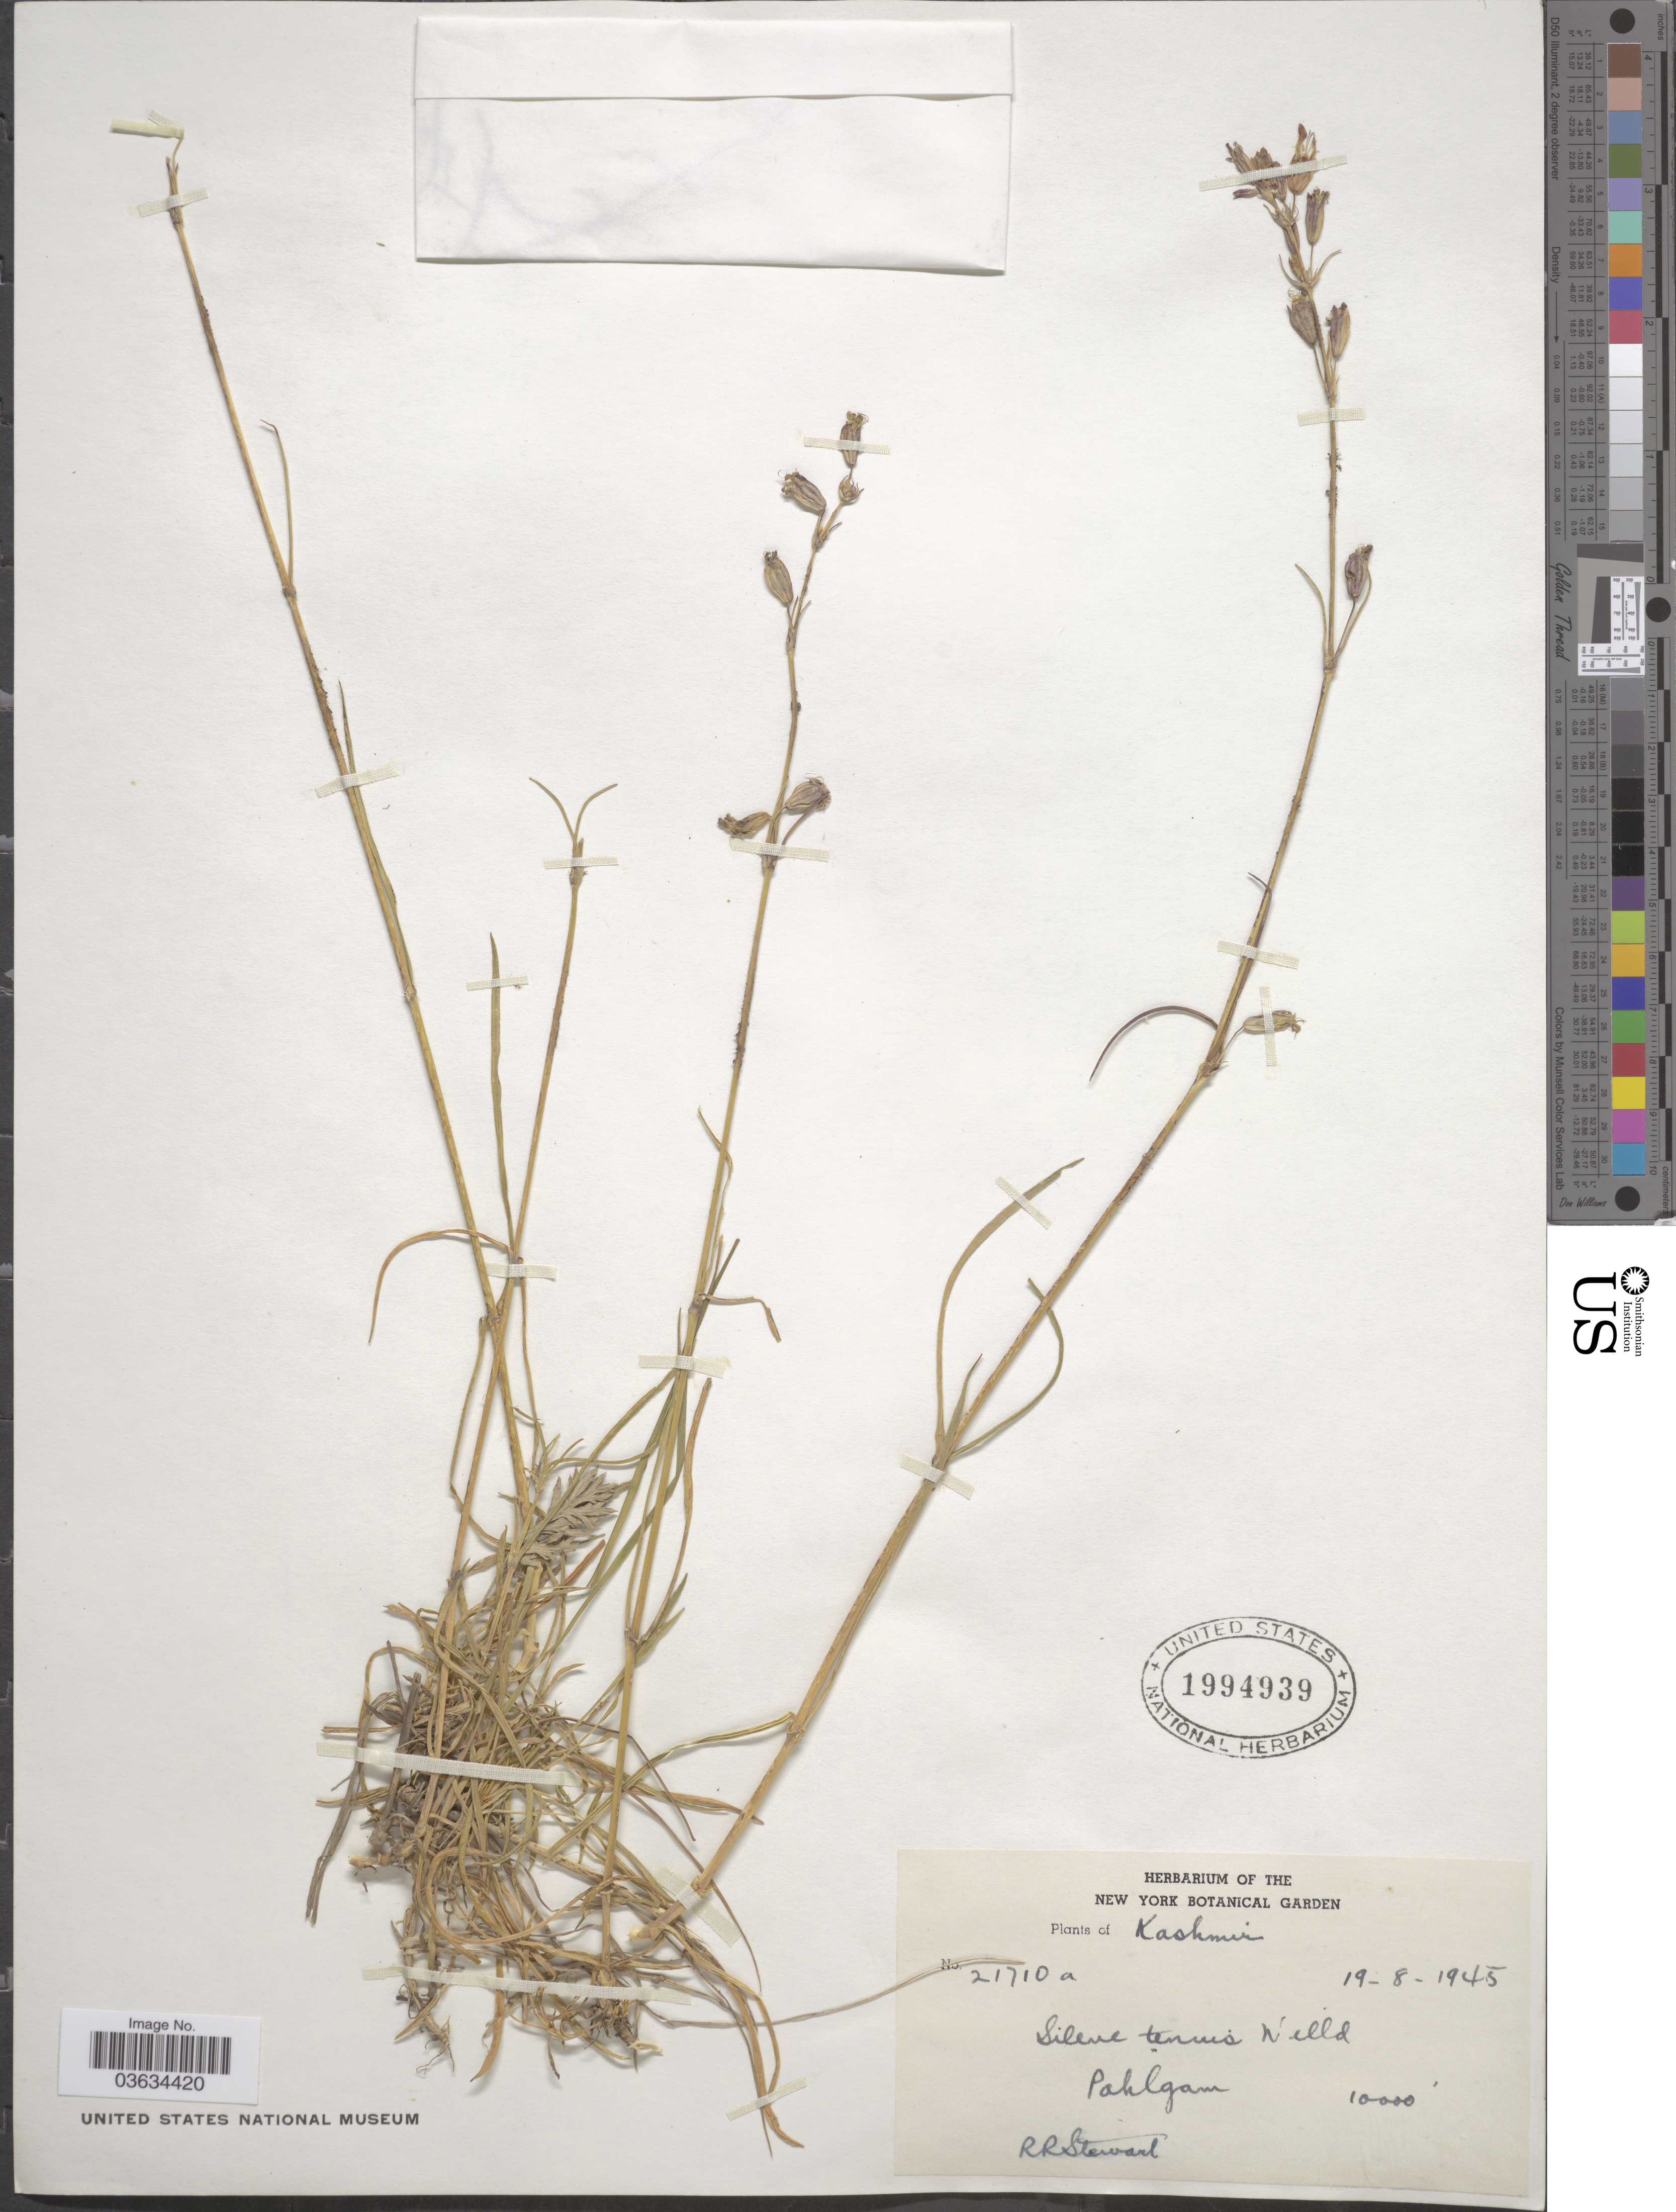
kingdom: Plantae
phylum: Tracheophyta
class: Magnoliopsida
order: Caryophyllales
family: Caryophyllaceae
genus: Silene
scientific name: Silene tenuis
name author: Willd.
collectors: R. Stewart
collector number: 21710 a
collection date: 1945-08-19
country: India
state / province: Jammu and Kashmir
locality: Kashmir. Pahlgam.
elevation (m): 3048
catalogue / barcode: US 1994939